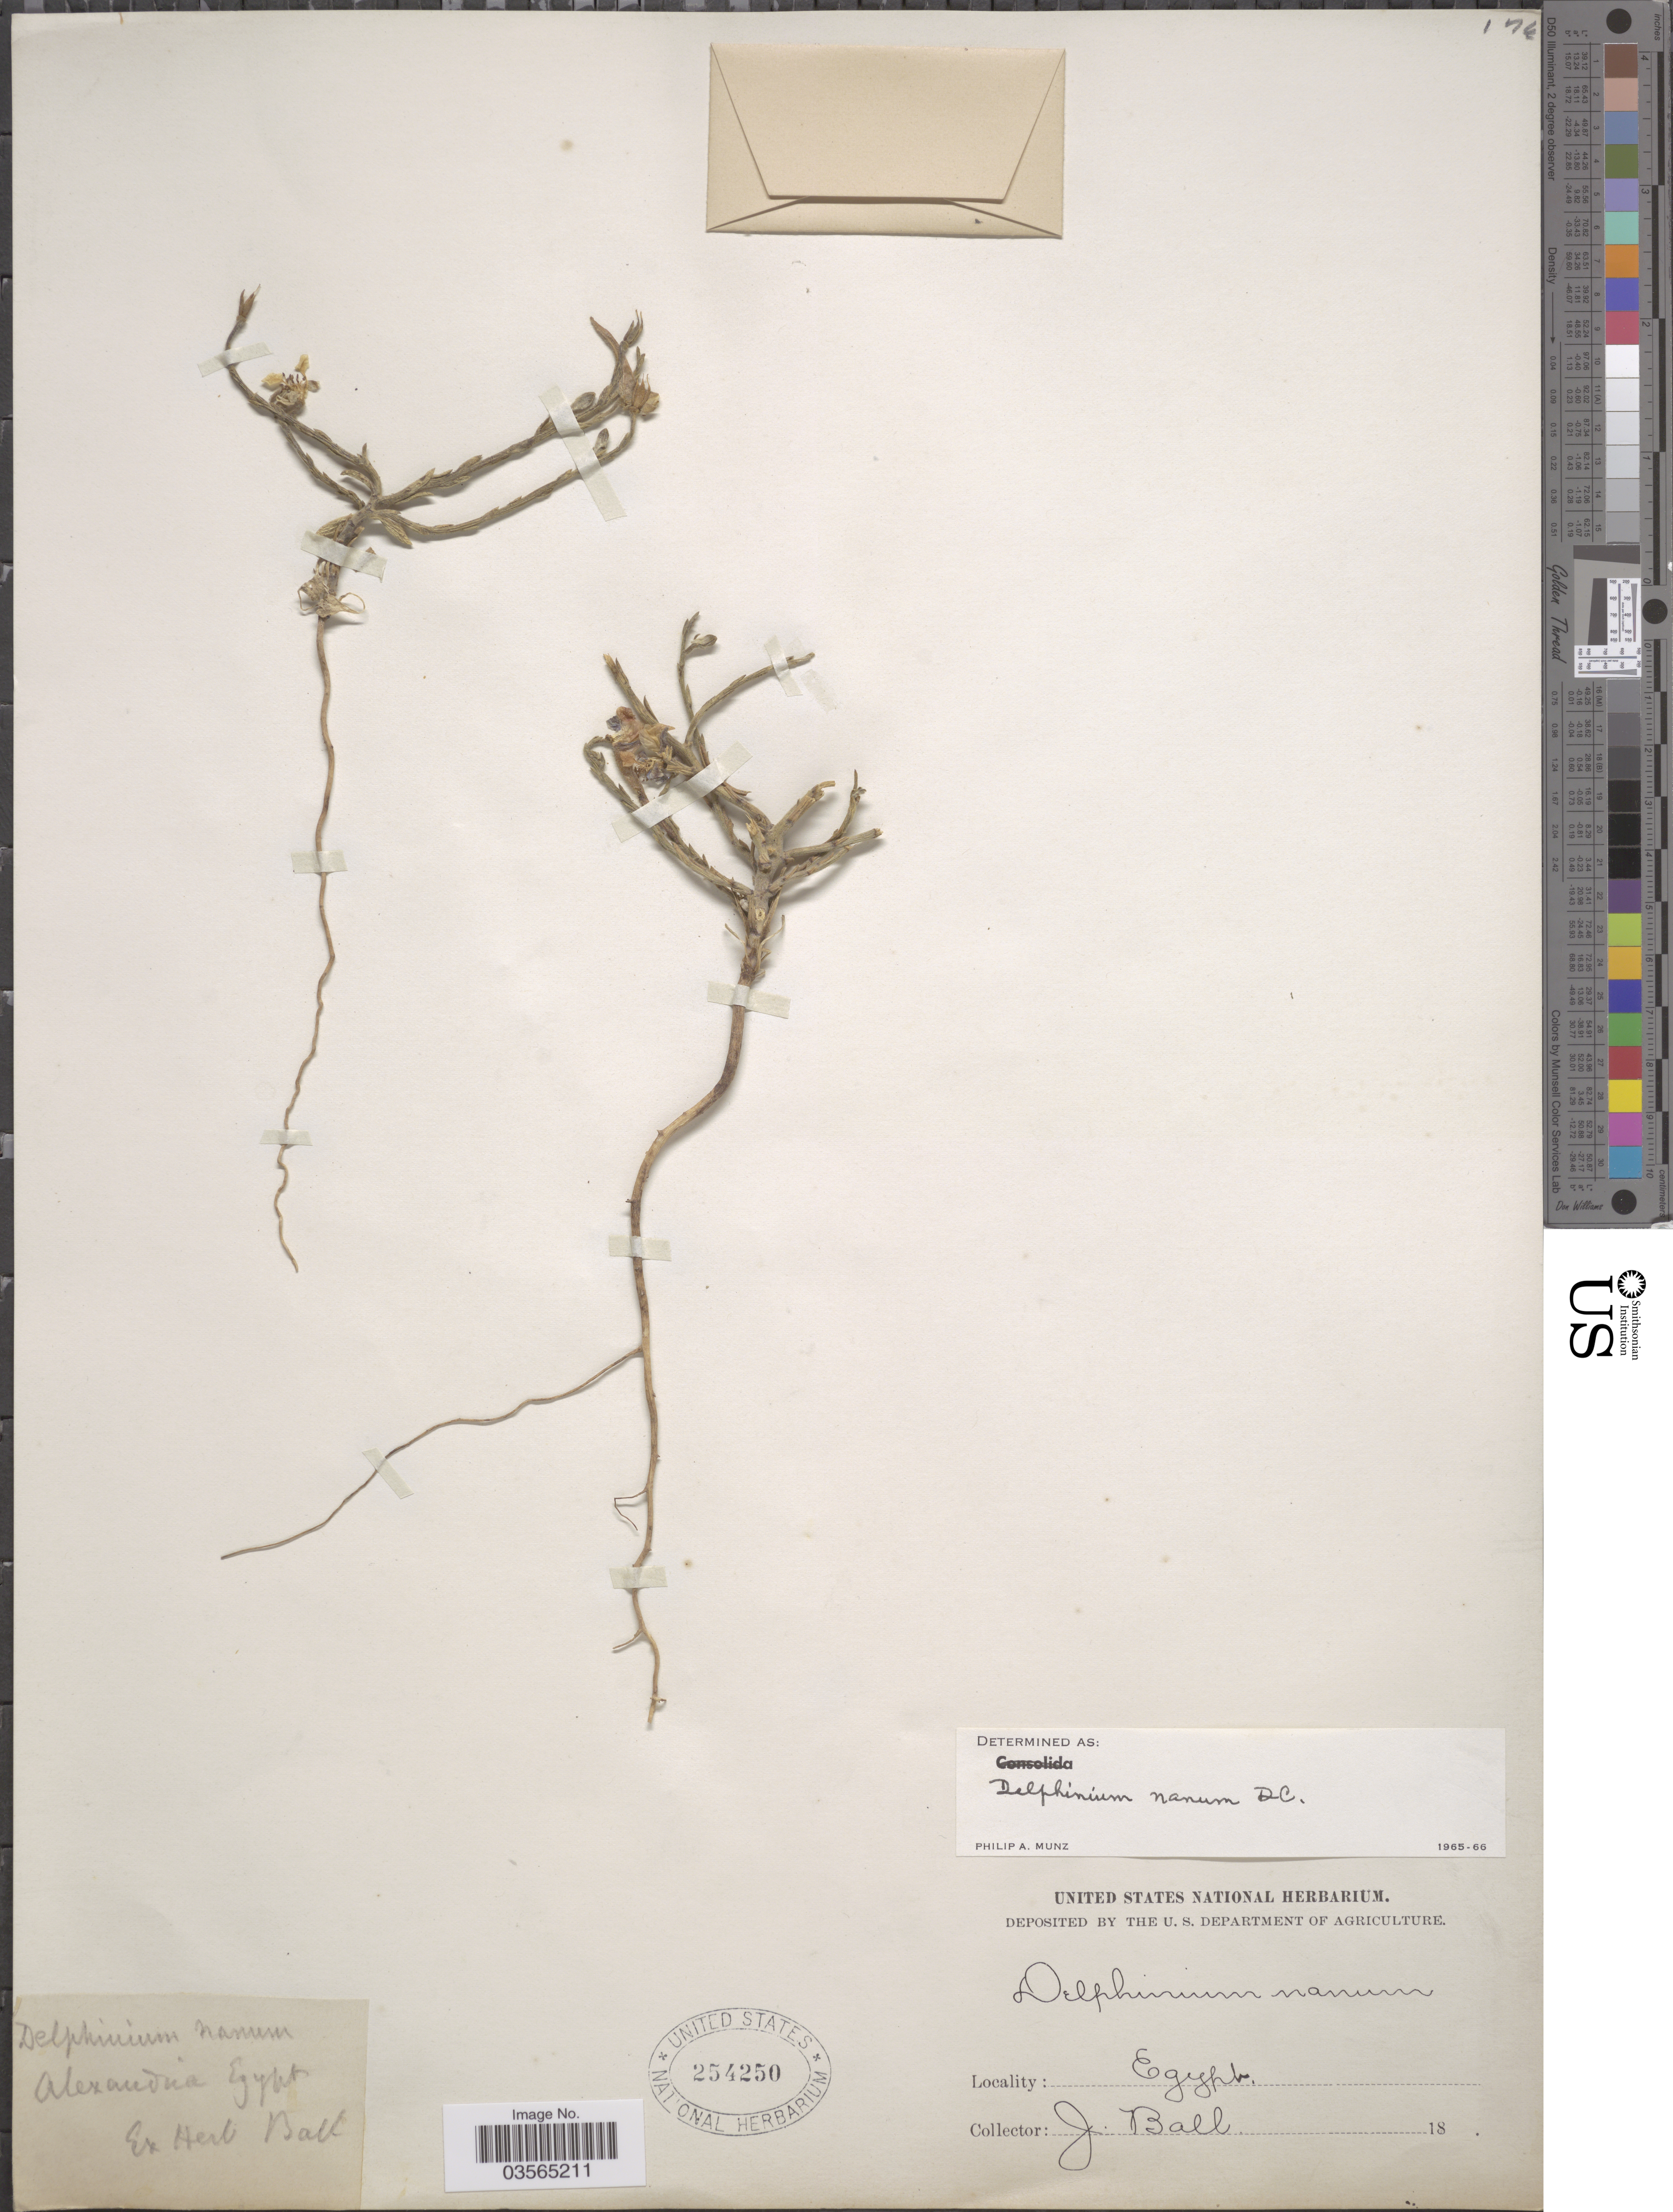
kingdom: Plantae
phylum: Tracheophyta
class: Magnoliopsida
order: Ranunculales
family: Ranunculaceae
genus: Delphinium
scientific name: Delphinium nanum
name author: DC.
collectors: J. Ball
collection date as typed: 18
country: Egypt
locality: Alexandria.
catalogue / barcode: US 254250